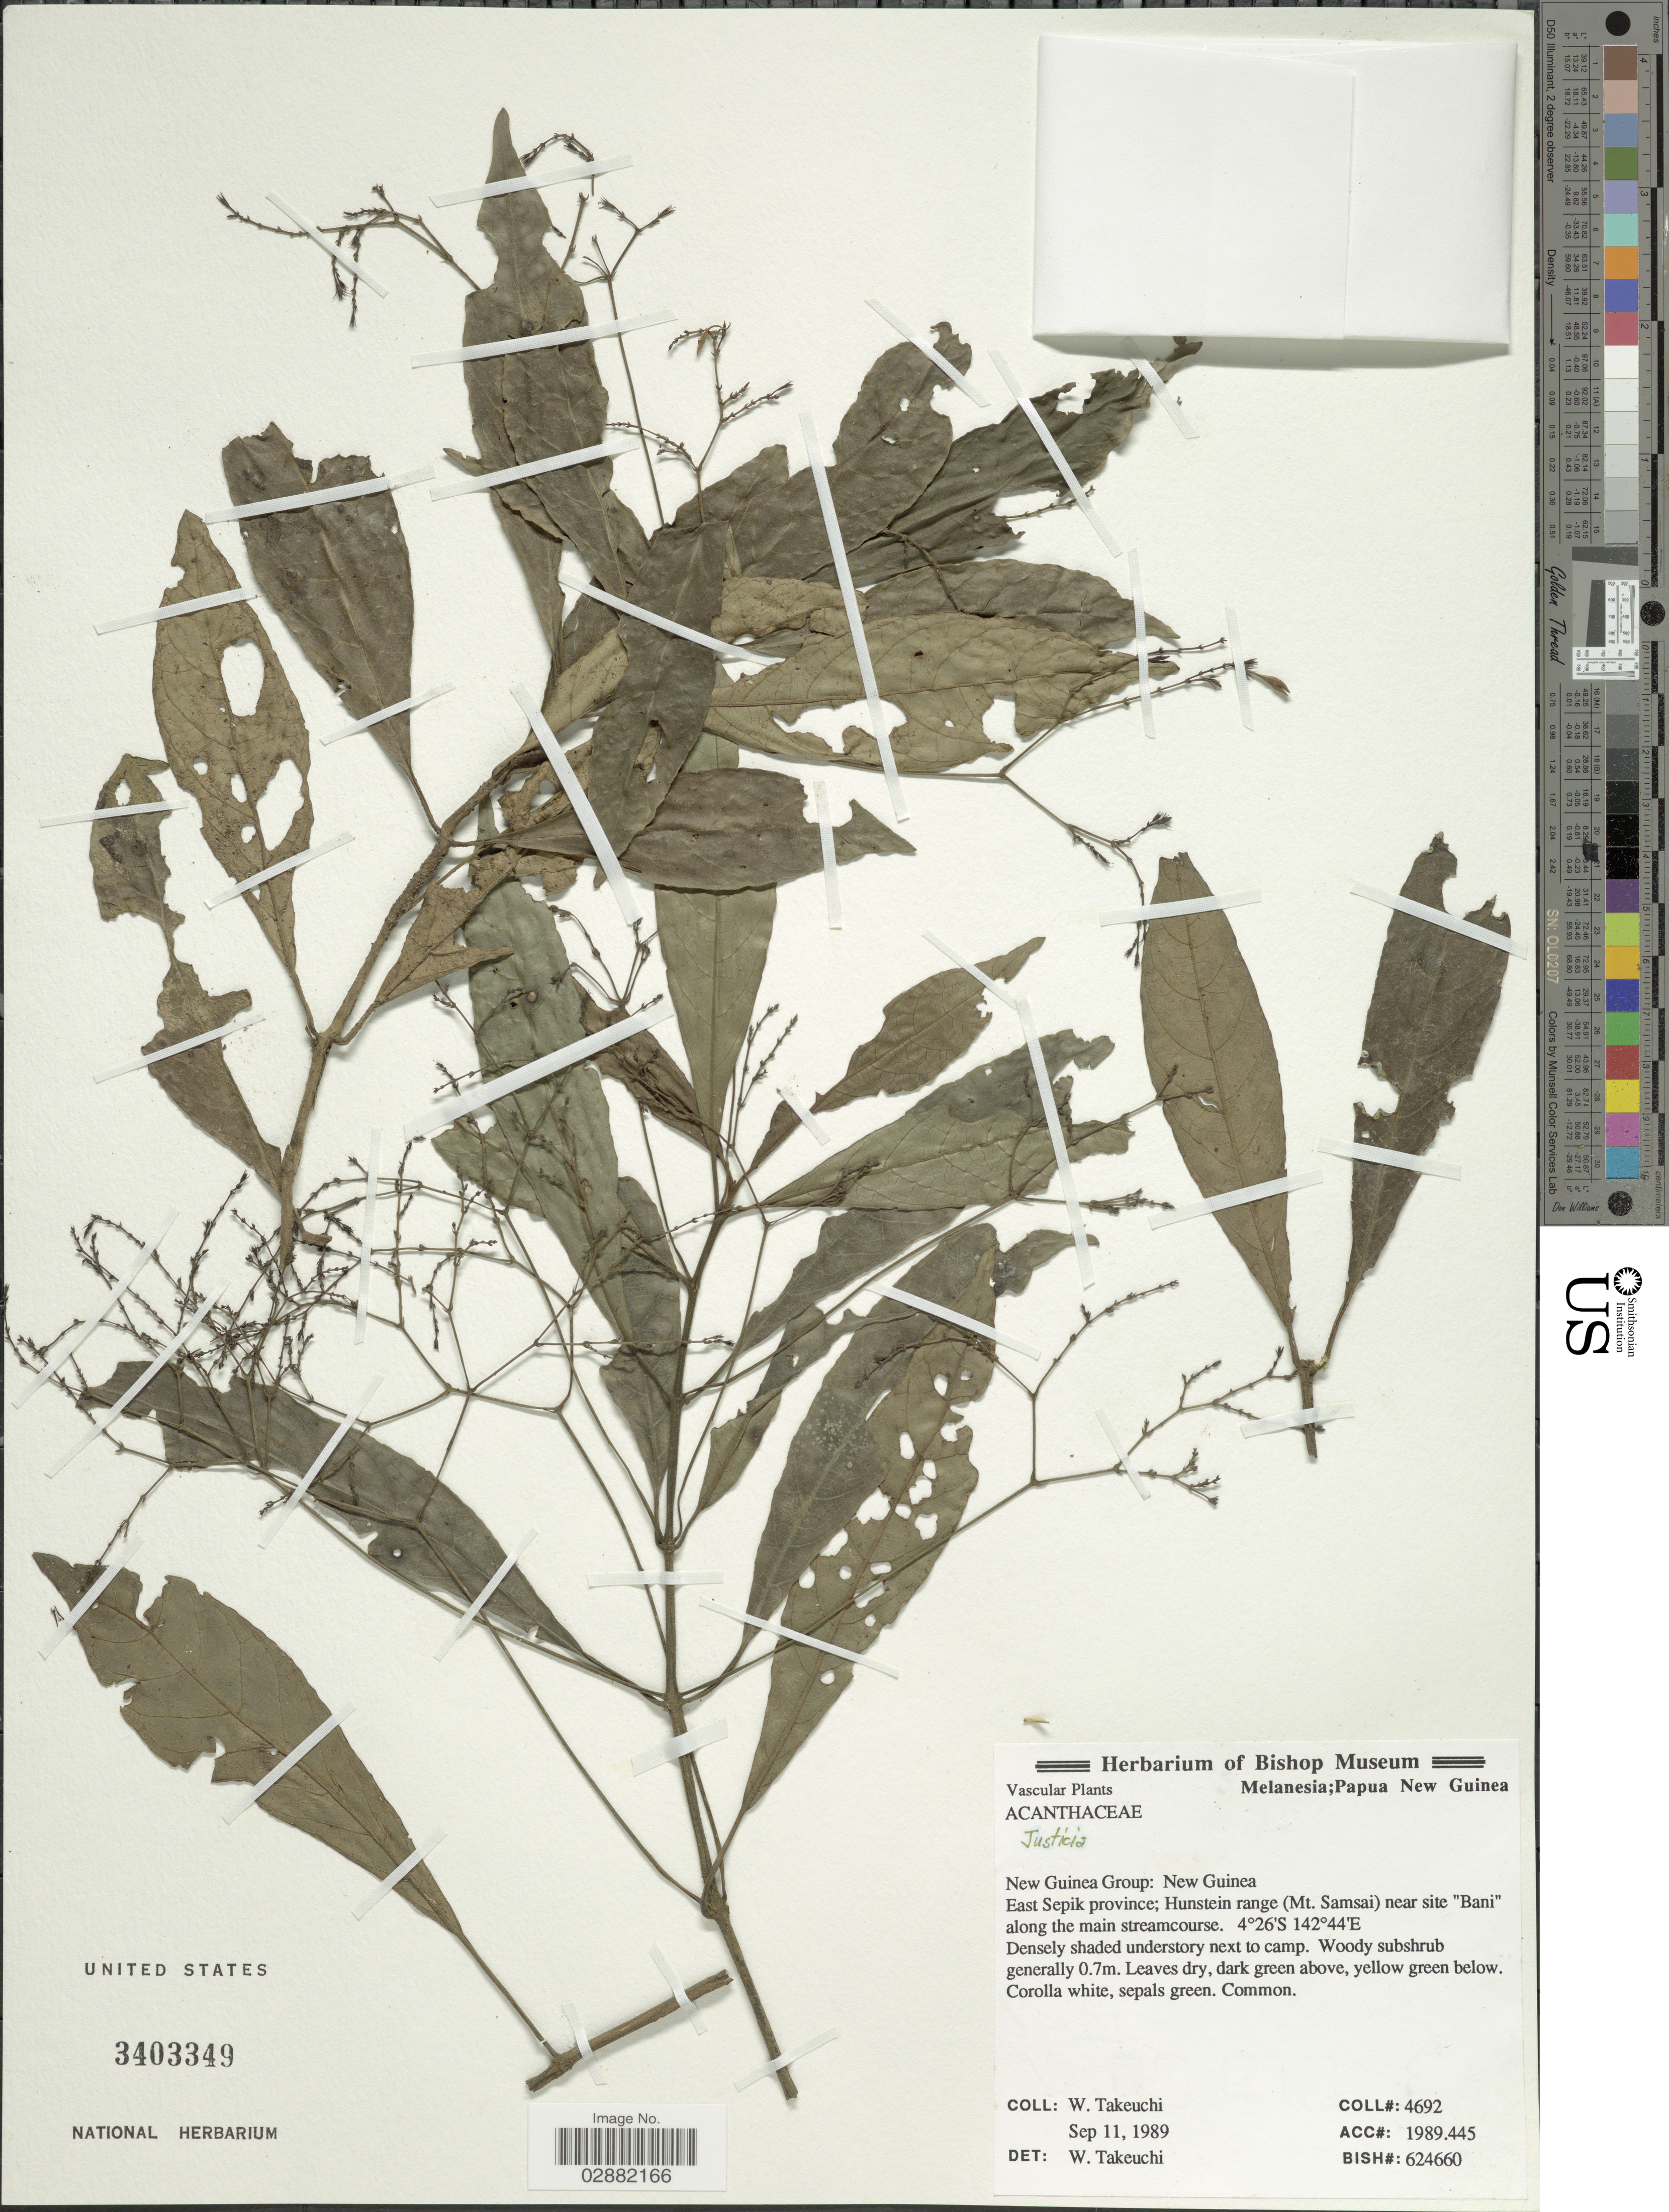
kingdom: Plantae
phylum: Tracheophyta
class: Magnoliopsida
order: Lamiales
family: Acanthaceae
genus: Justicia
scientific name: Justicia sp.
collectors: W. Takeuchi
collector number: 4692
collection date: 1989-09-11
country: Papua New Guinea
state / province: East Sepik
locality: New Guinea Group: New Guinea. East Sepik province; Hunstein range (Mt. Samsai) near site "Bani" along the main streamcourse.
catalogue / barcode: US 3403349